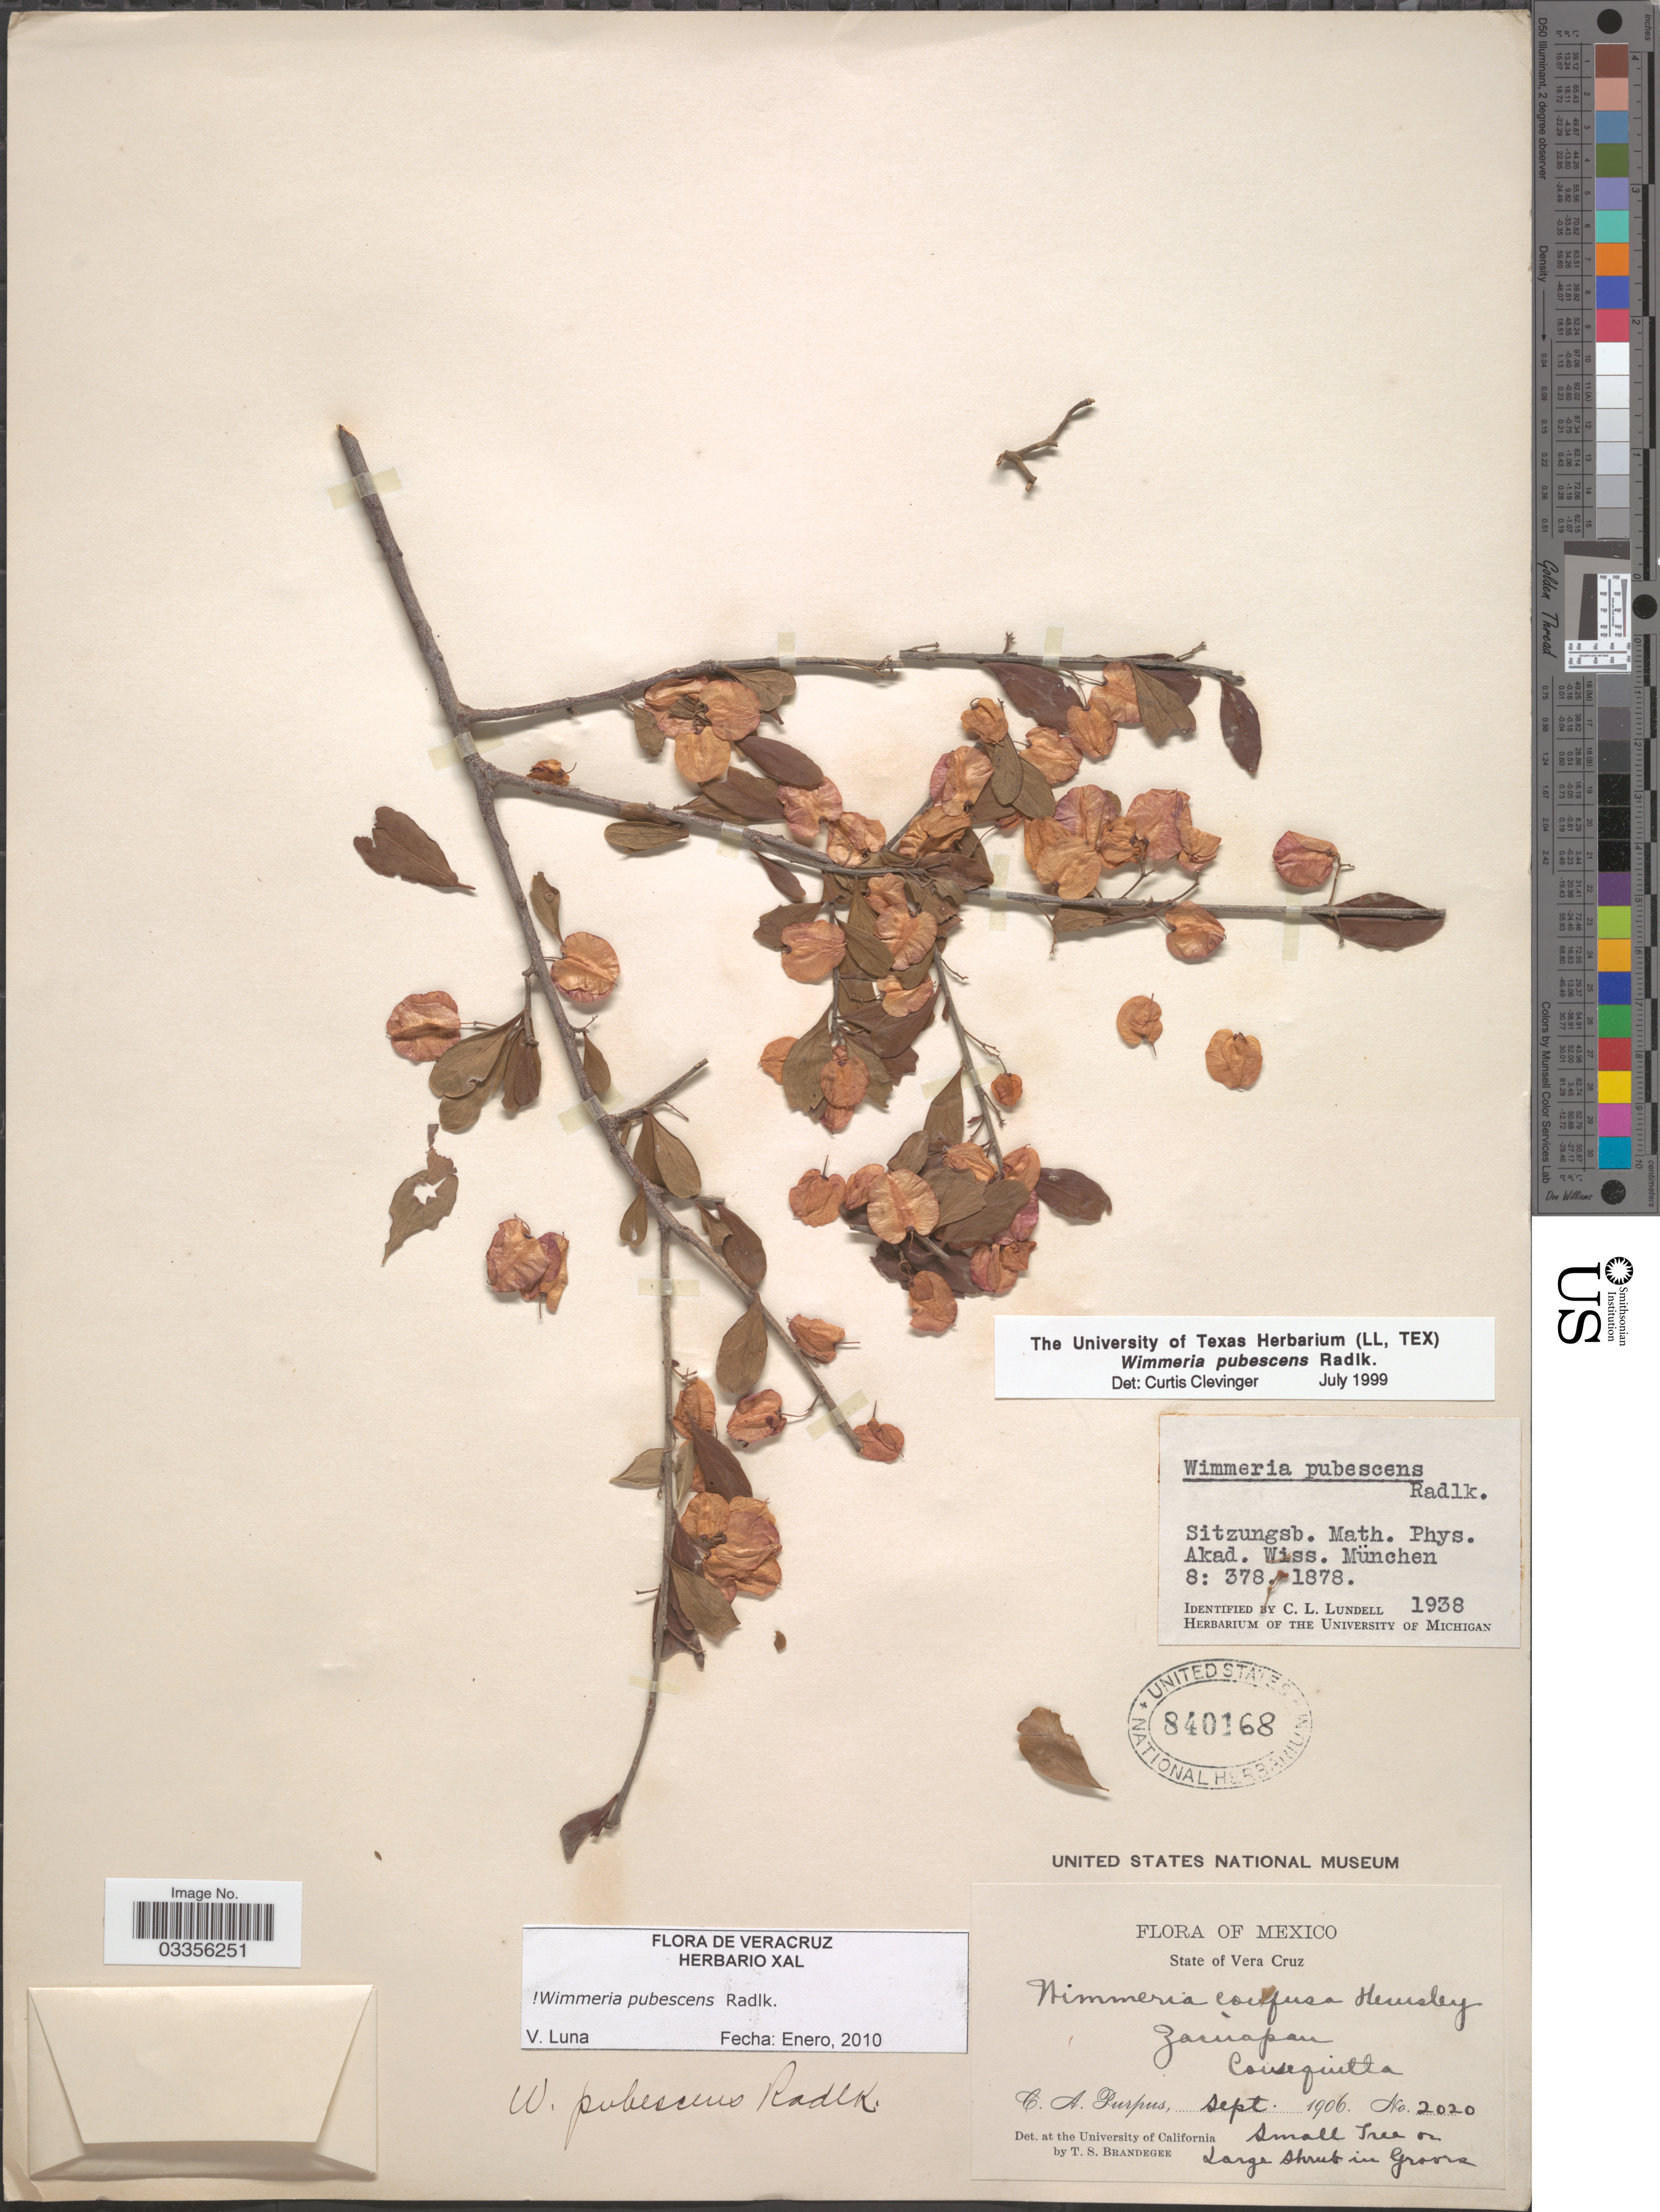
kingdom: Plantae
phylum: Tracheophyta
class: Magnoliopsida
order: Celastrales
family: Celastraceae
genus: Wimmeria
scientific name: Wimmeria pubescens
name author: Radlk.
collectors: C. A. Purpus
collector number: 2020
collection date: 1906-09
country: Mexico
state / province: Veracruz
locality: State of Vera Cruz. Zacuapan, Consoquitla.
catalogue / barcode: US 840168